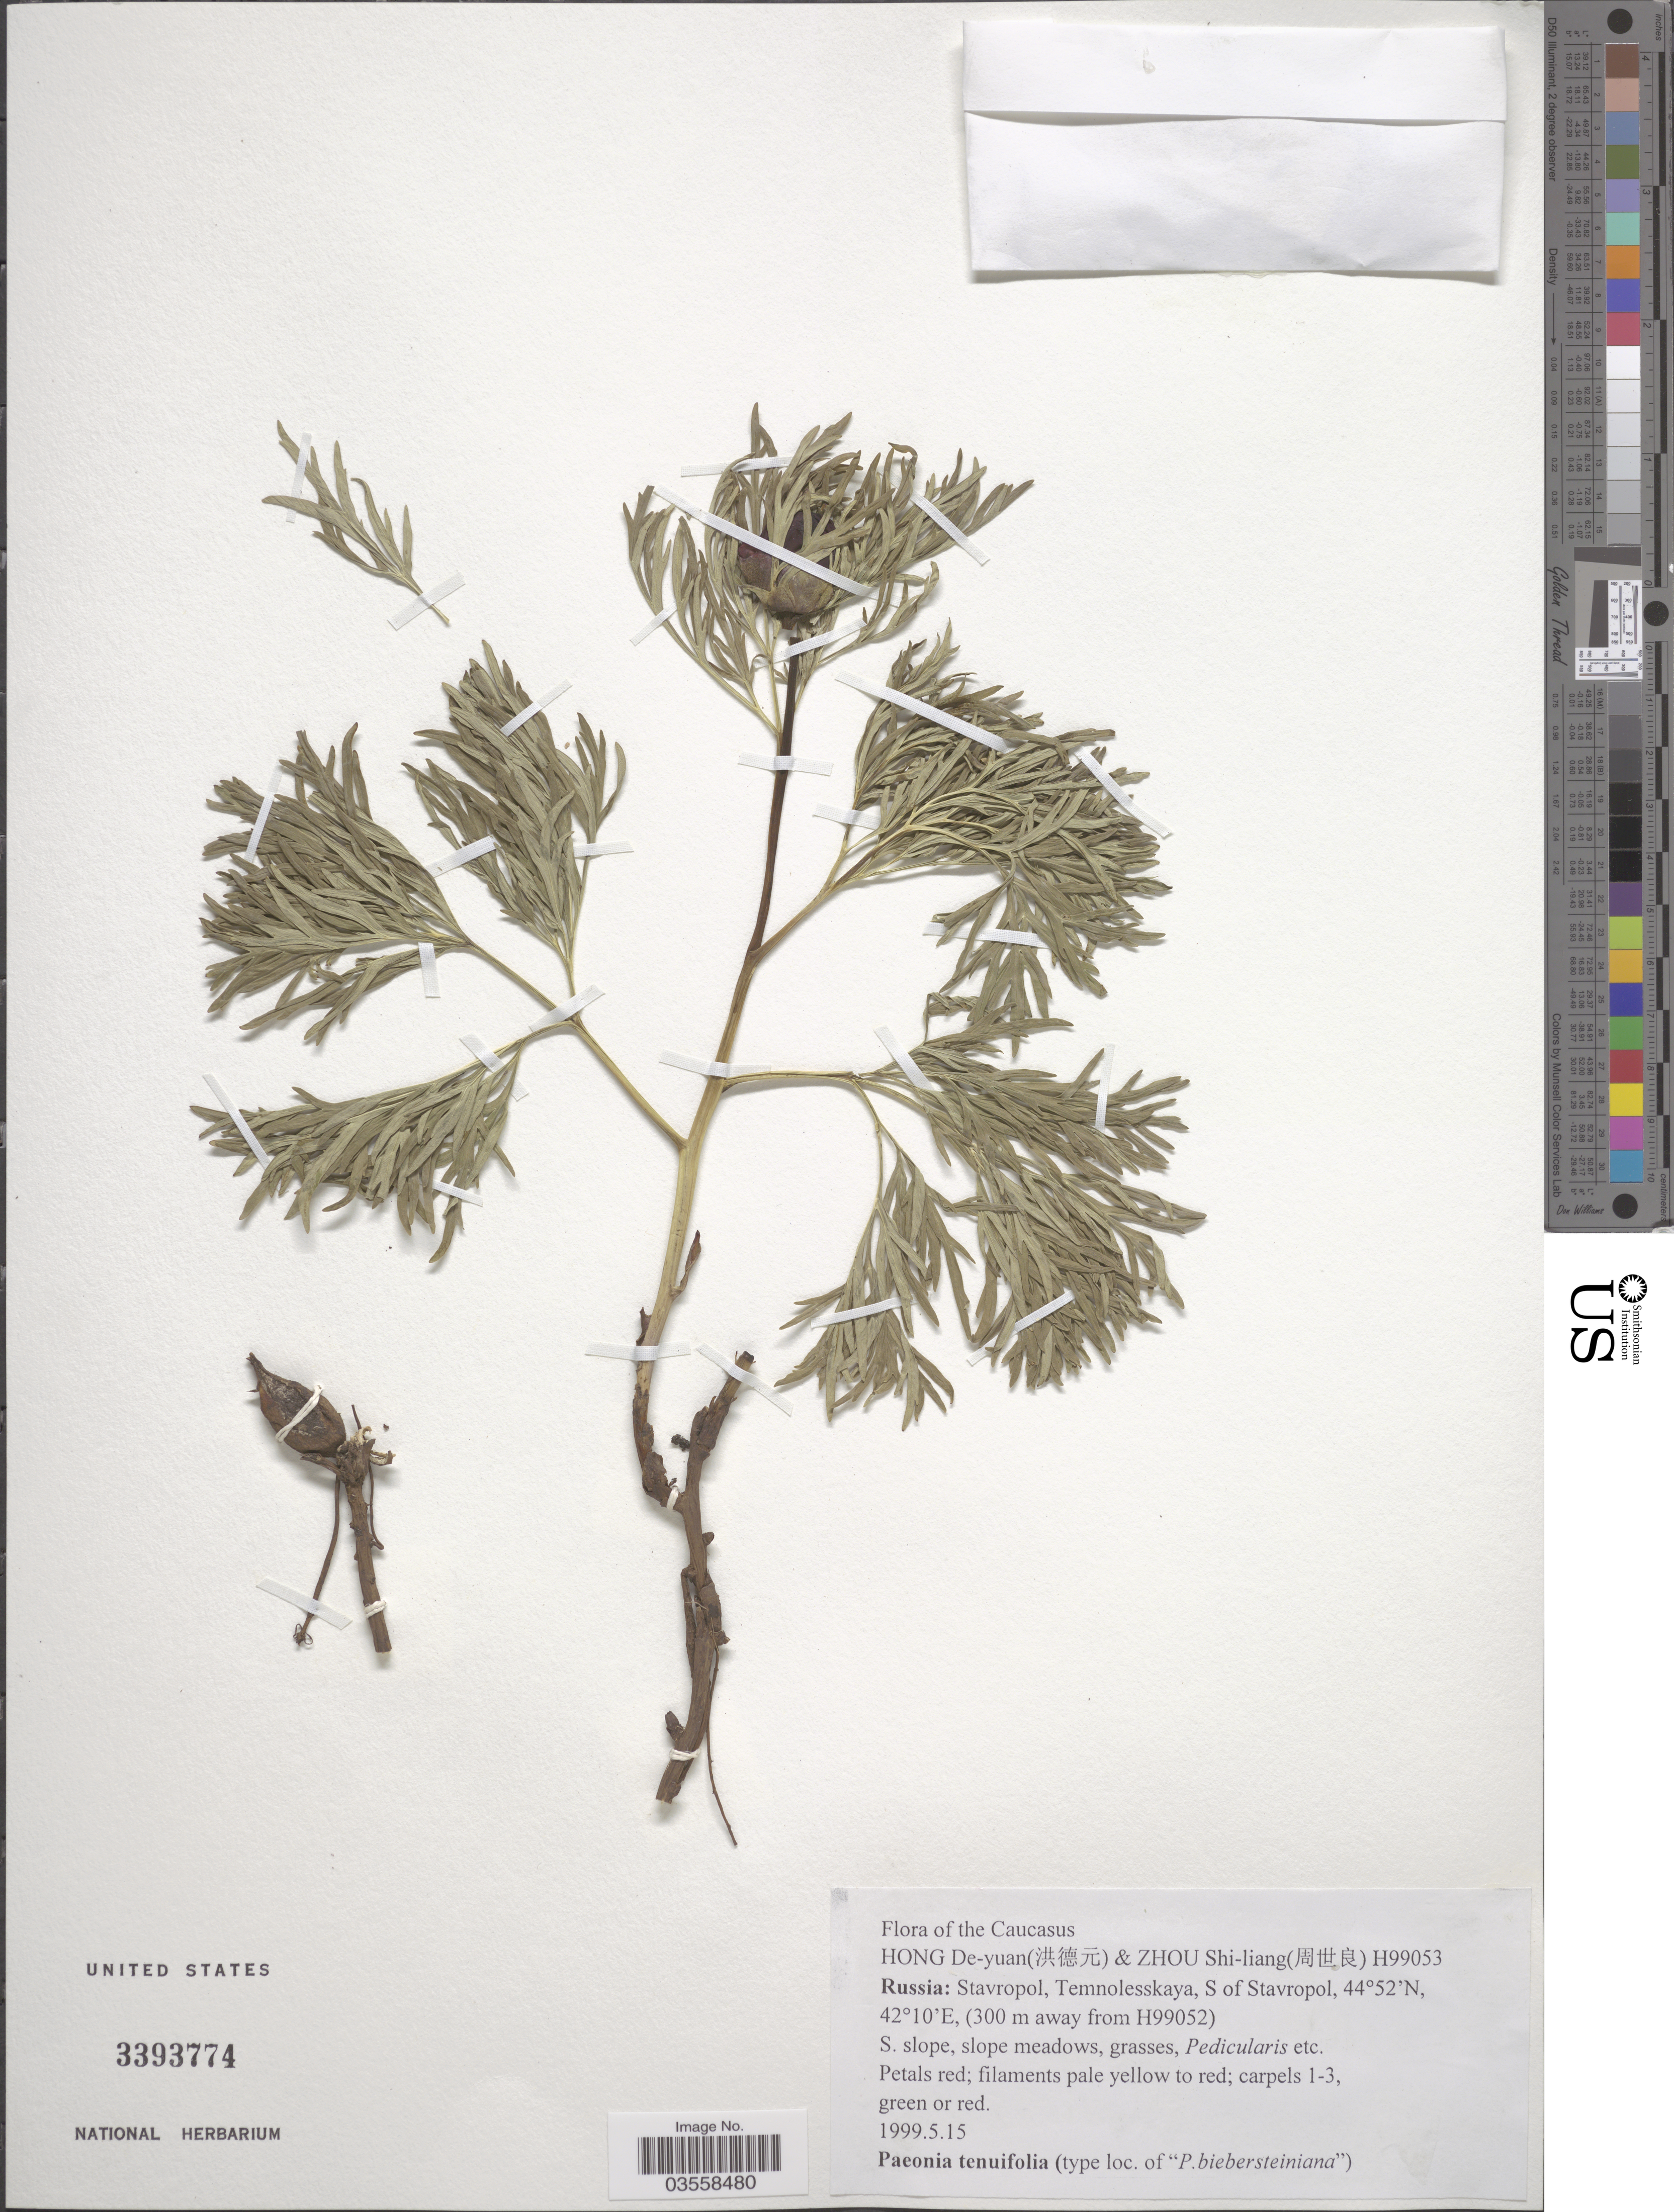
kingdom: Plantae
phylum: Tracheophyta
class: Magnoliopsida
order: Saxifragales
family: Paeoniaceae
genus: Paeonia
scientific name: Paeonia tenuifolia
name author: L.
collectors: H. De-yuan & Z. Shi-liang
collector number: H99053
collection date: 1999-05-15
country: Russian Federation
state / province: Stavropol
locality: The Caucasus. Temnolesskaya, S of Stavropol (300 m away from H99052).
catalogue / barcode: US 3393774